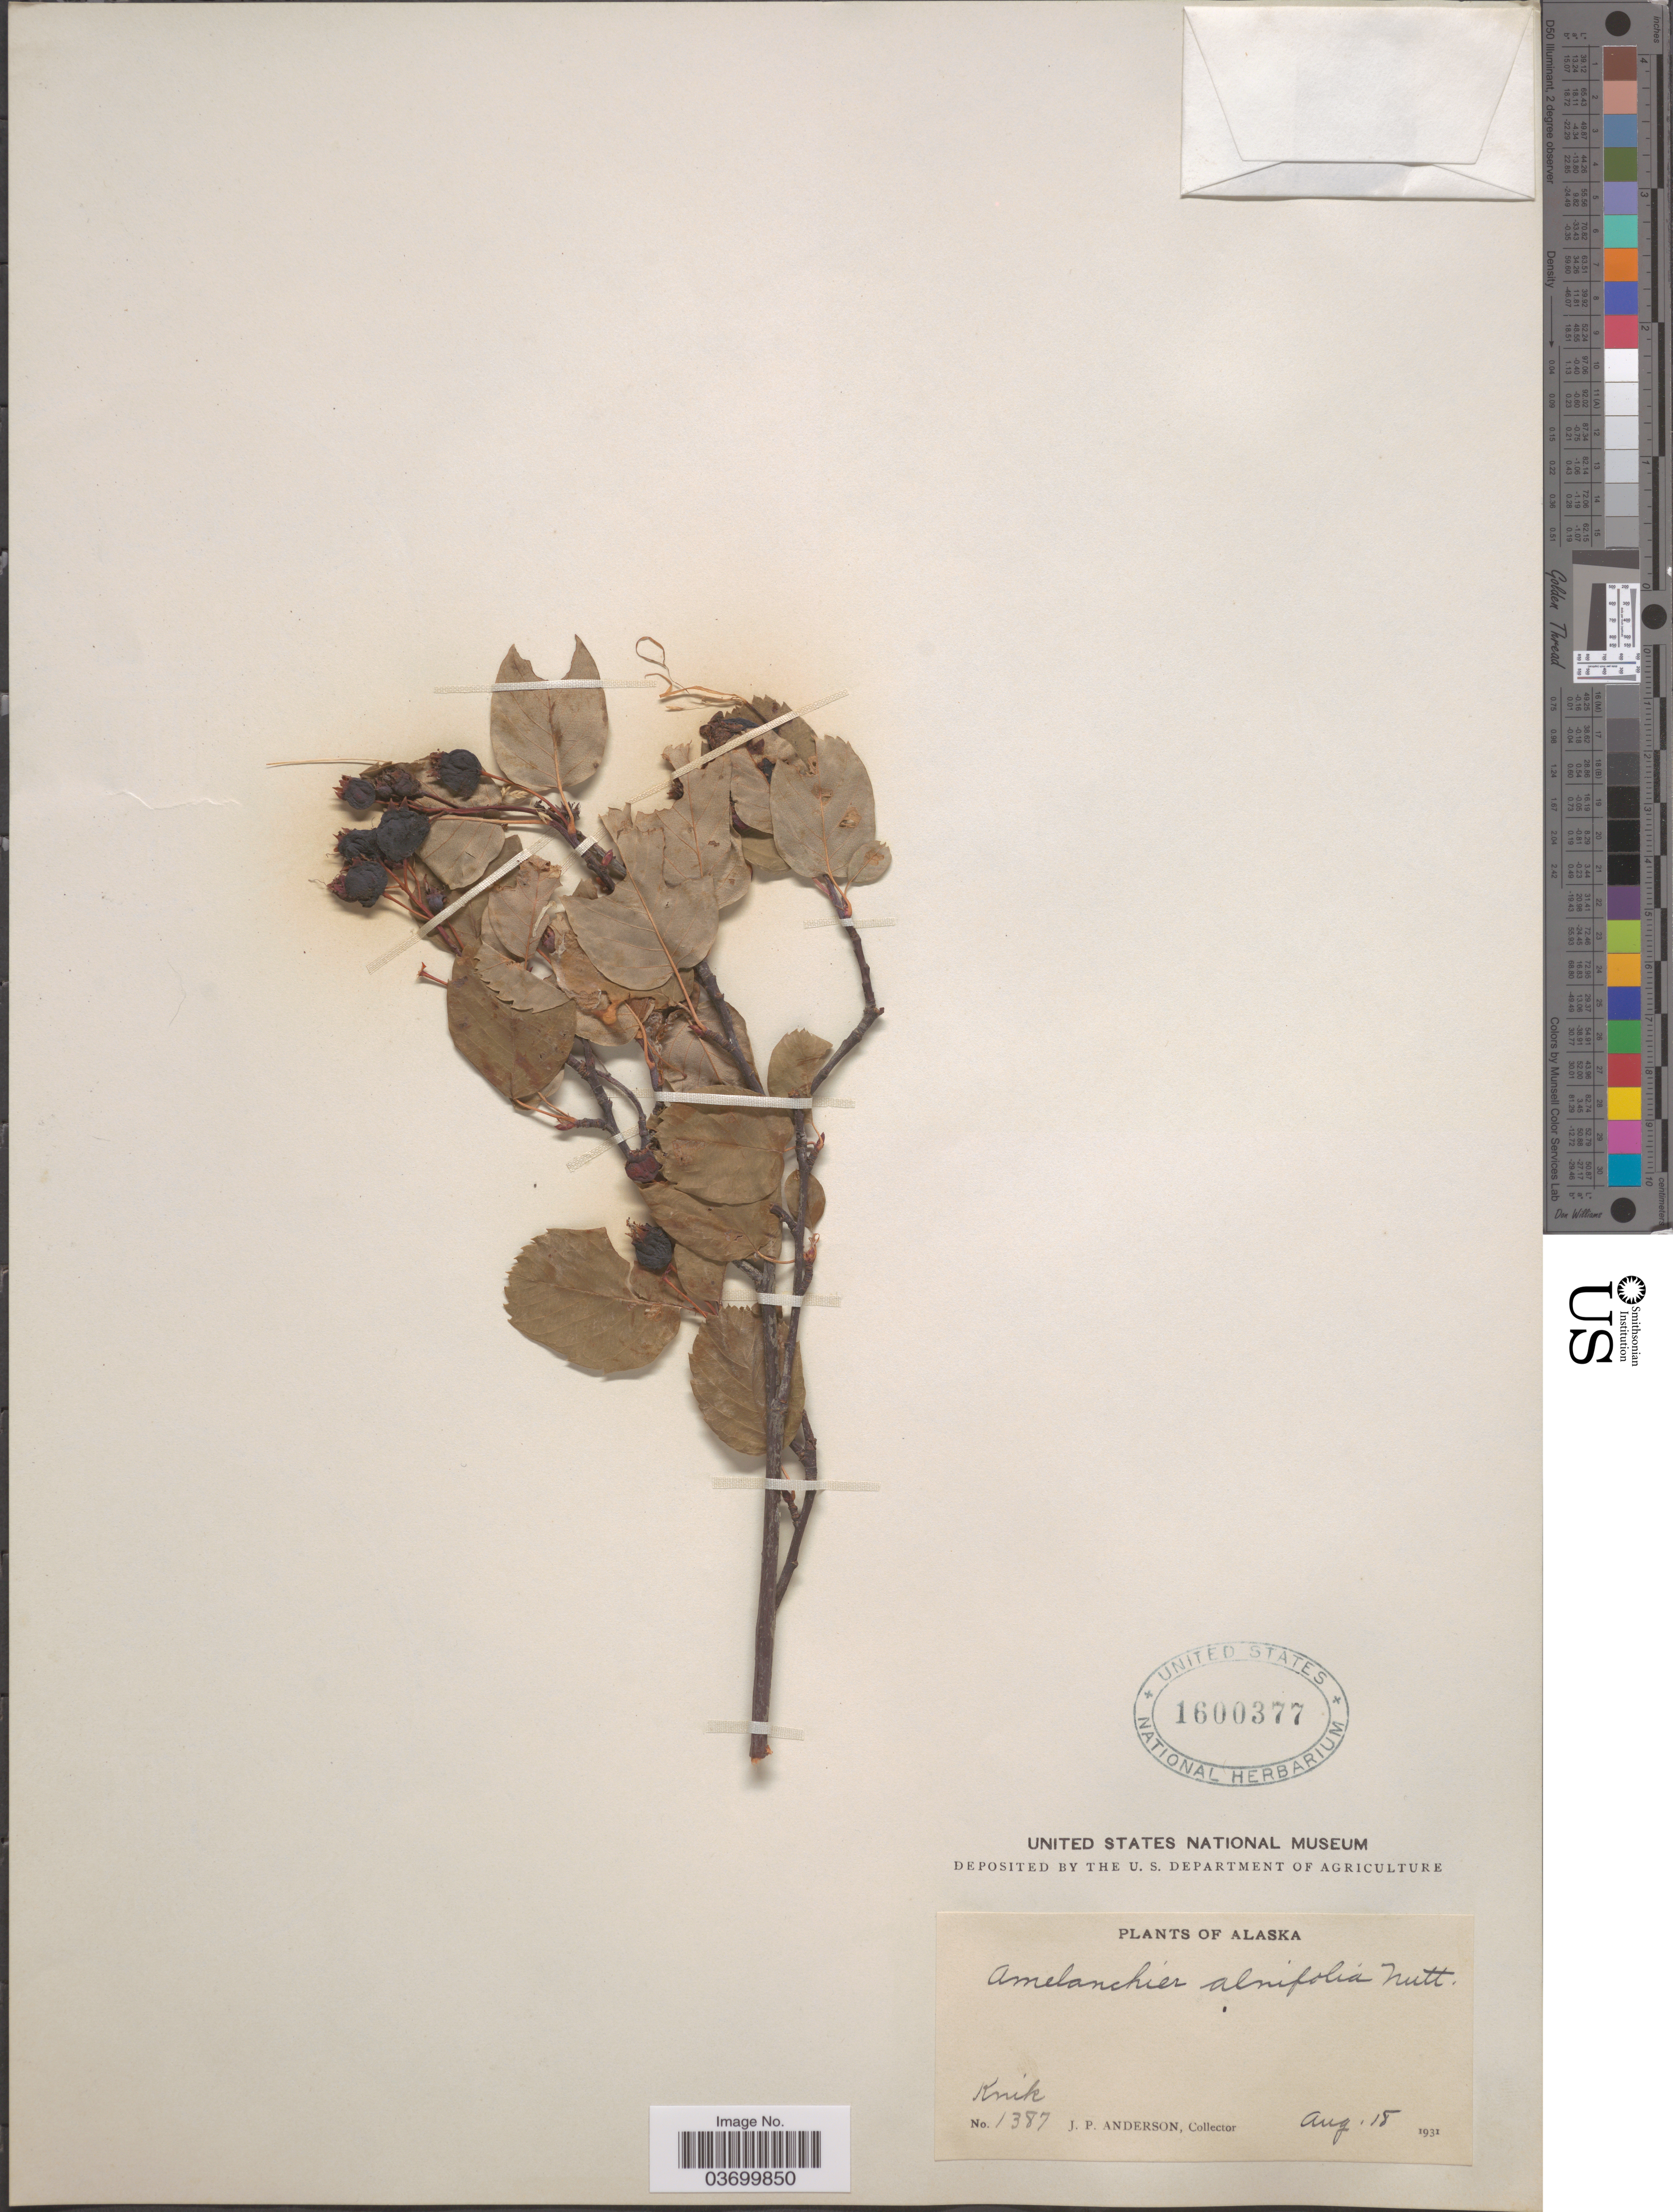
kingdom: Plantae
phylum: Tracheophyta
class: Magnoliopsida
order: Rosales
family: Rosaceae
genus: Amelanchier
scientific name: Amelanchier alnifolia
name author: (Nutt.) Nutt. ex M. Roem.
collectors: J. P. Anderson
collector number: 1387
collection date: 1931-08-18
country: United States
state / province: Alaska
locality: Knik.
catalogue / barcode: US 1600377